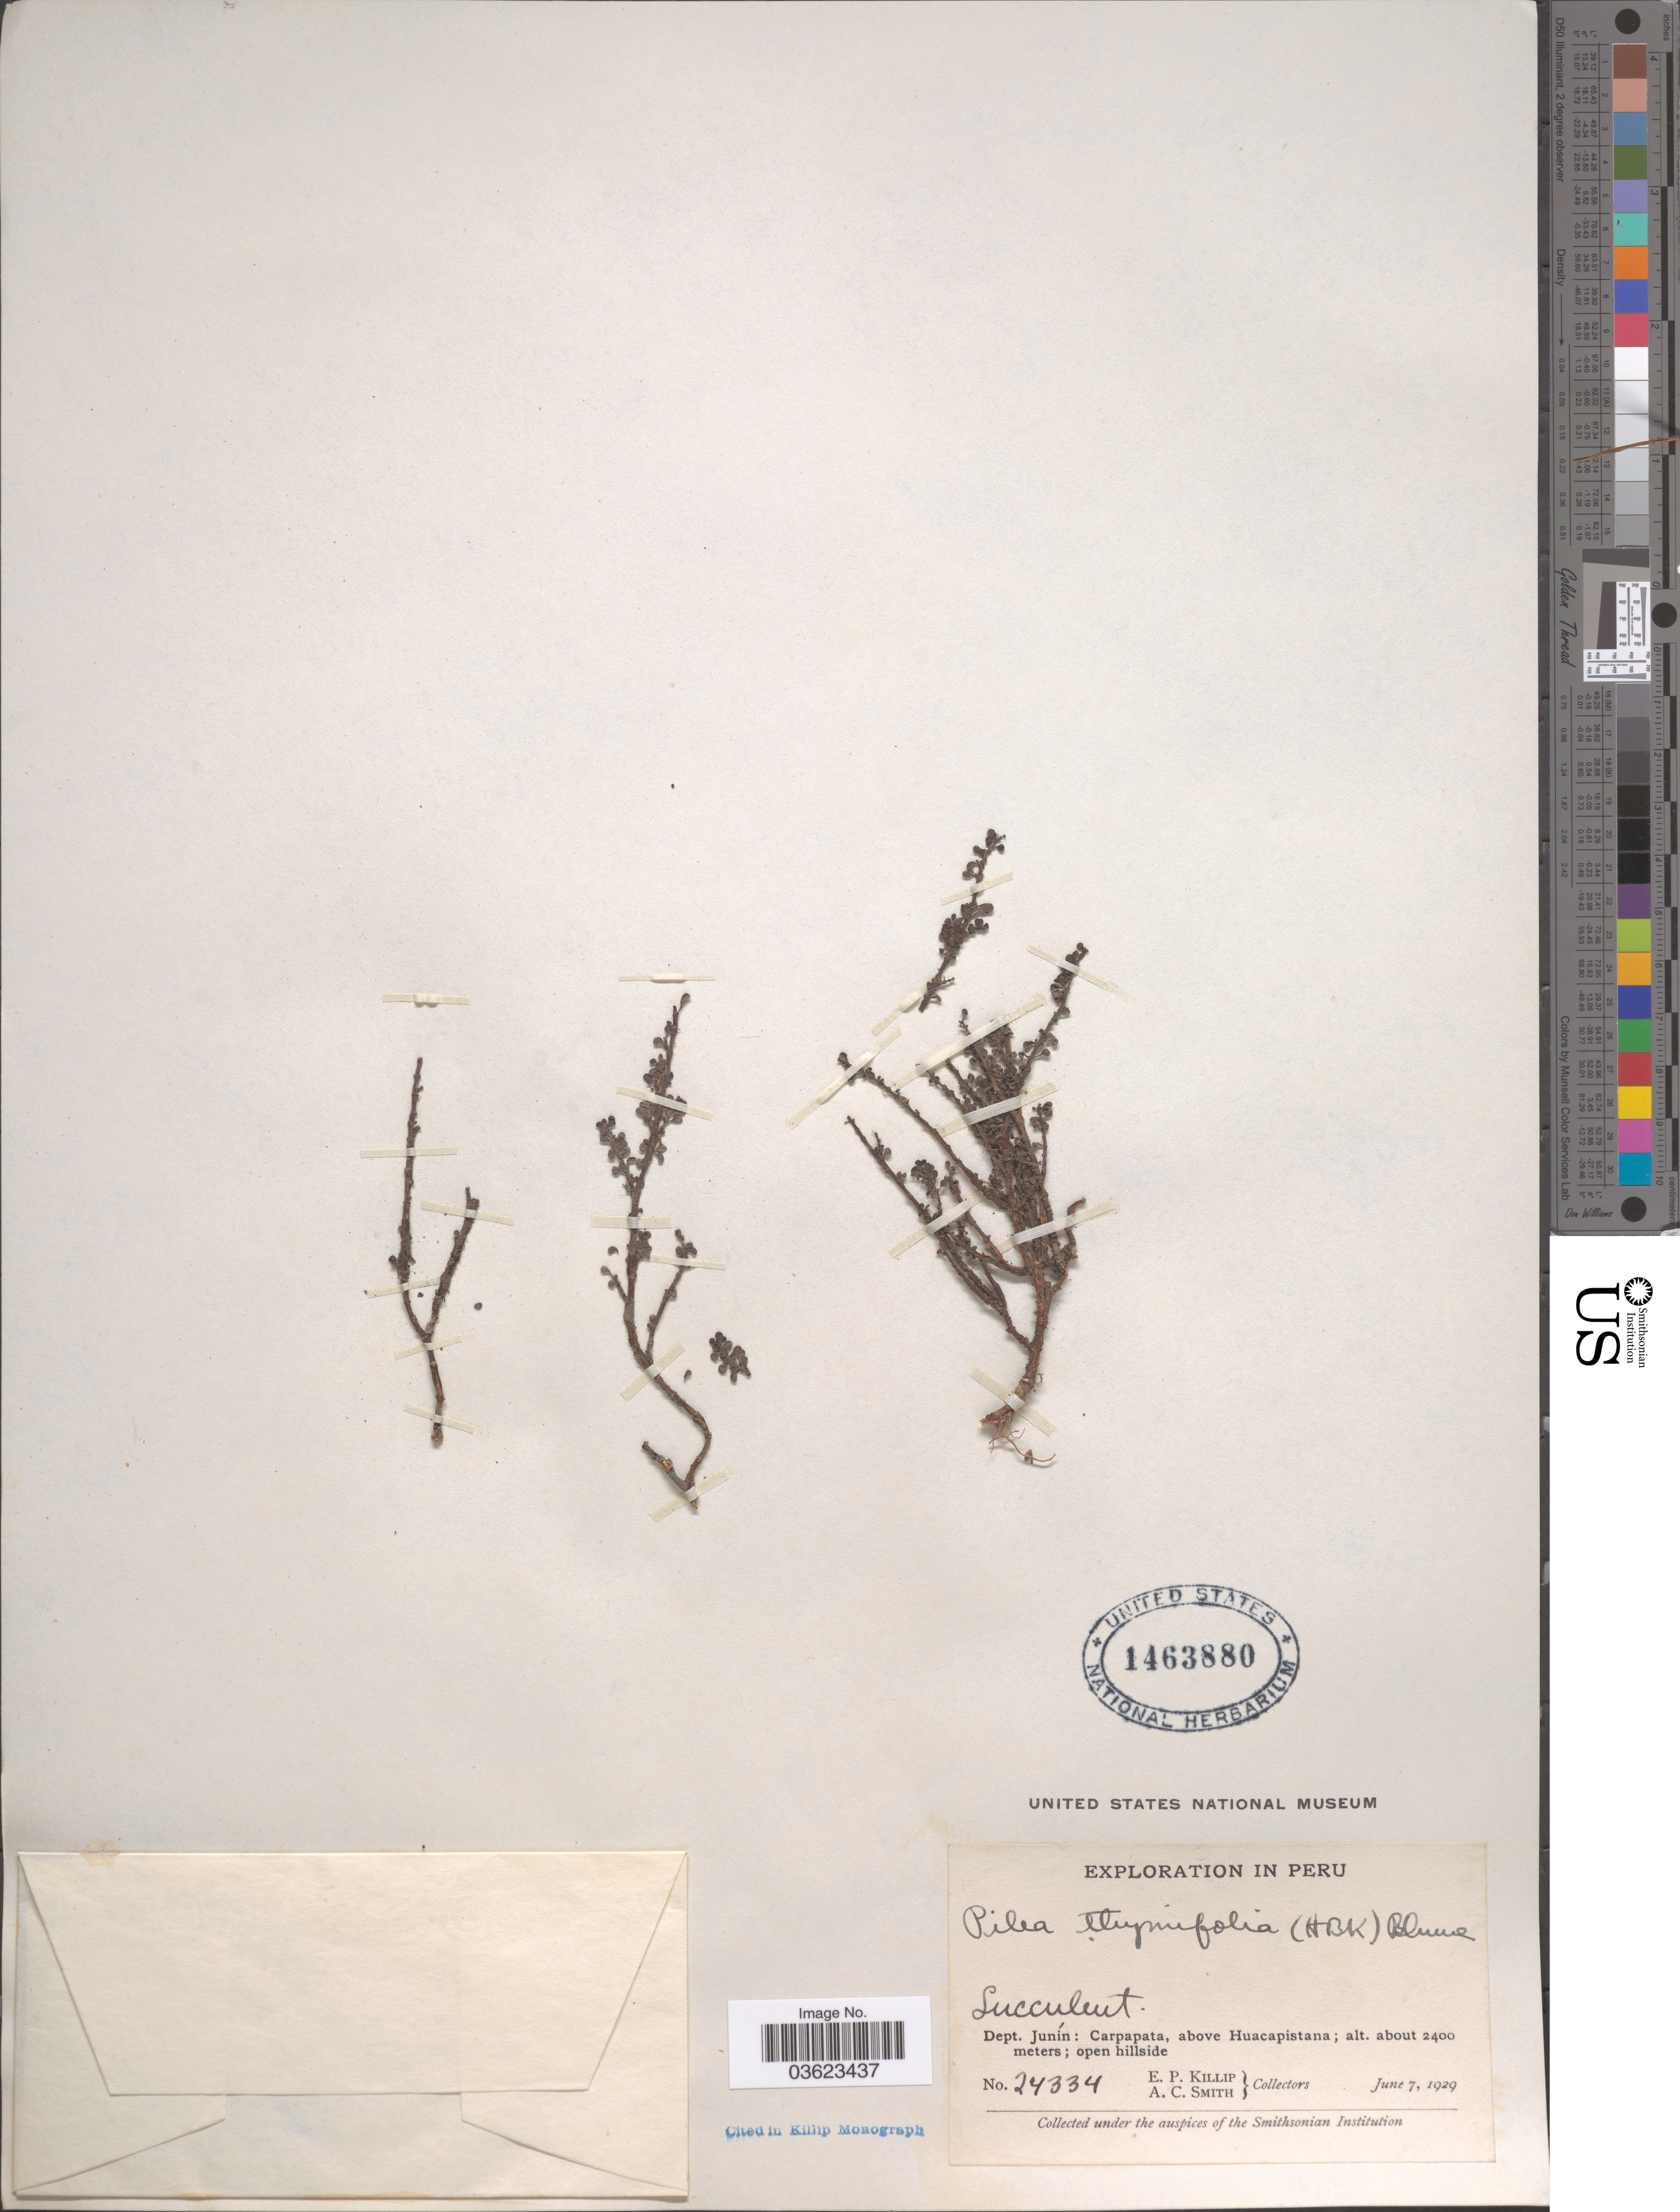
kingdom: Plantae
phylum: Tracheophyta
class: Magnoliopsida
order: Rosales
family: Urticaceae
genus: Pilea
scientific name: Pilea serpyllacea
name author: (Kunth) Liebm.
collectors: E. P. Killip & A. C. Smith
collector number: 24334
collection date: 1929-06-07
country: Peru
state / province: Junín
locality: Dept. Junín: Carpapata, above Huacapistana.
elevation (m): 2400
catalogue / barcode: US 1463880